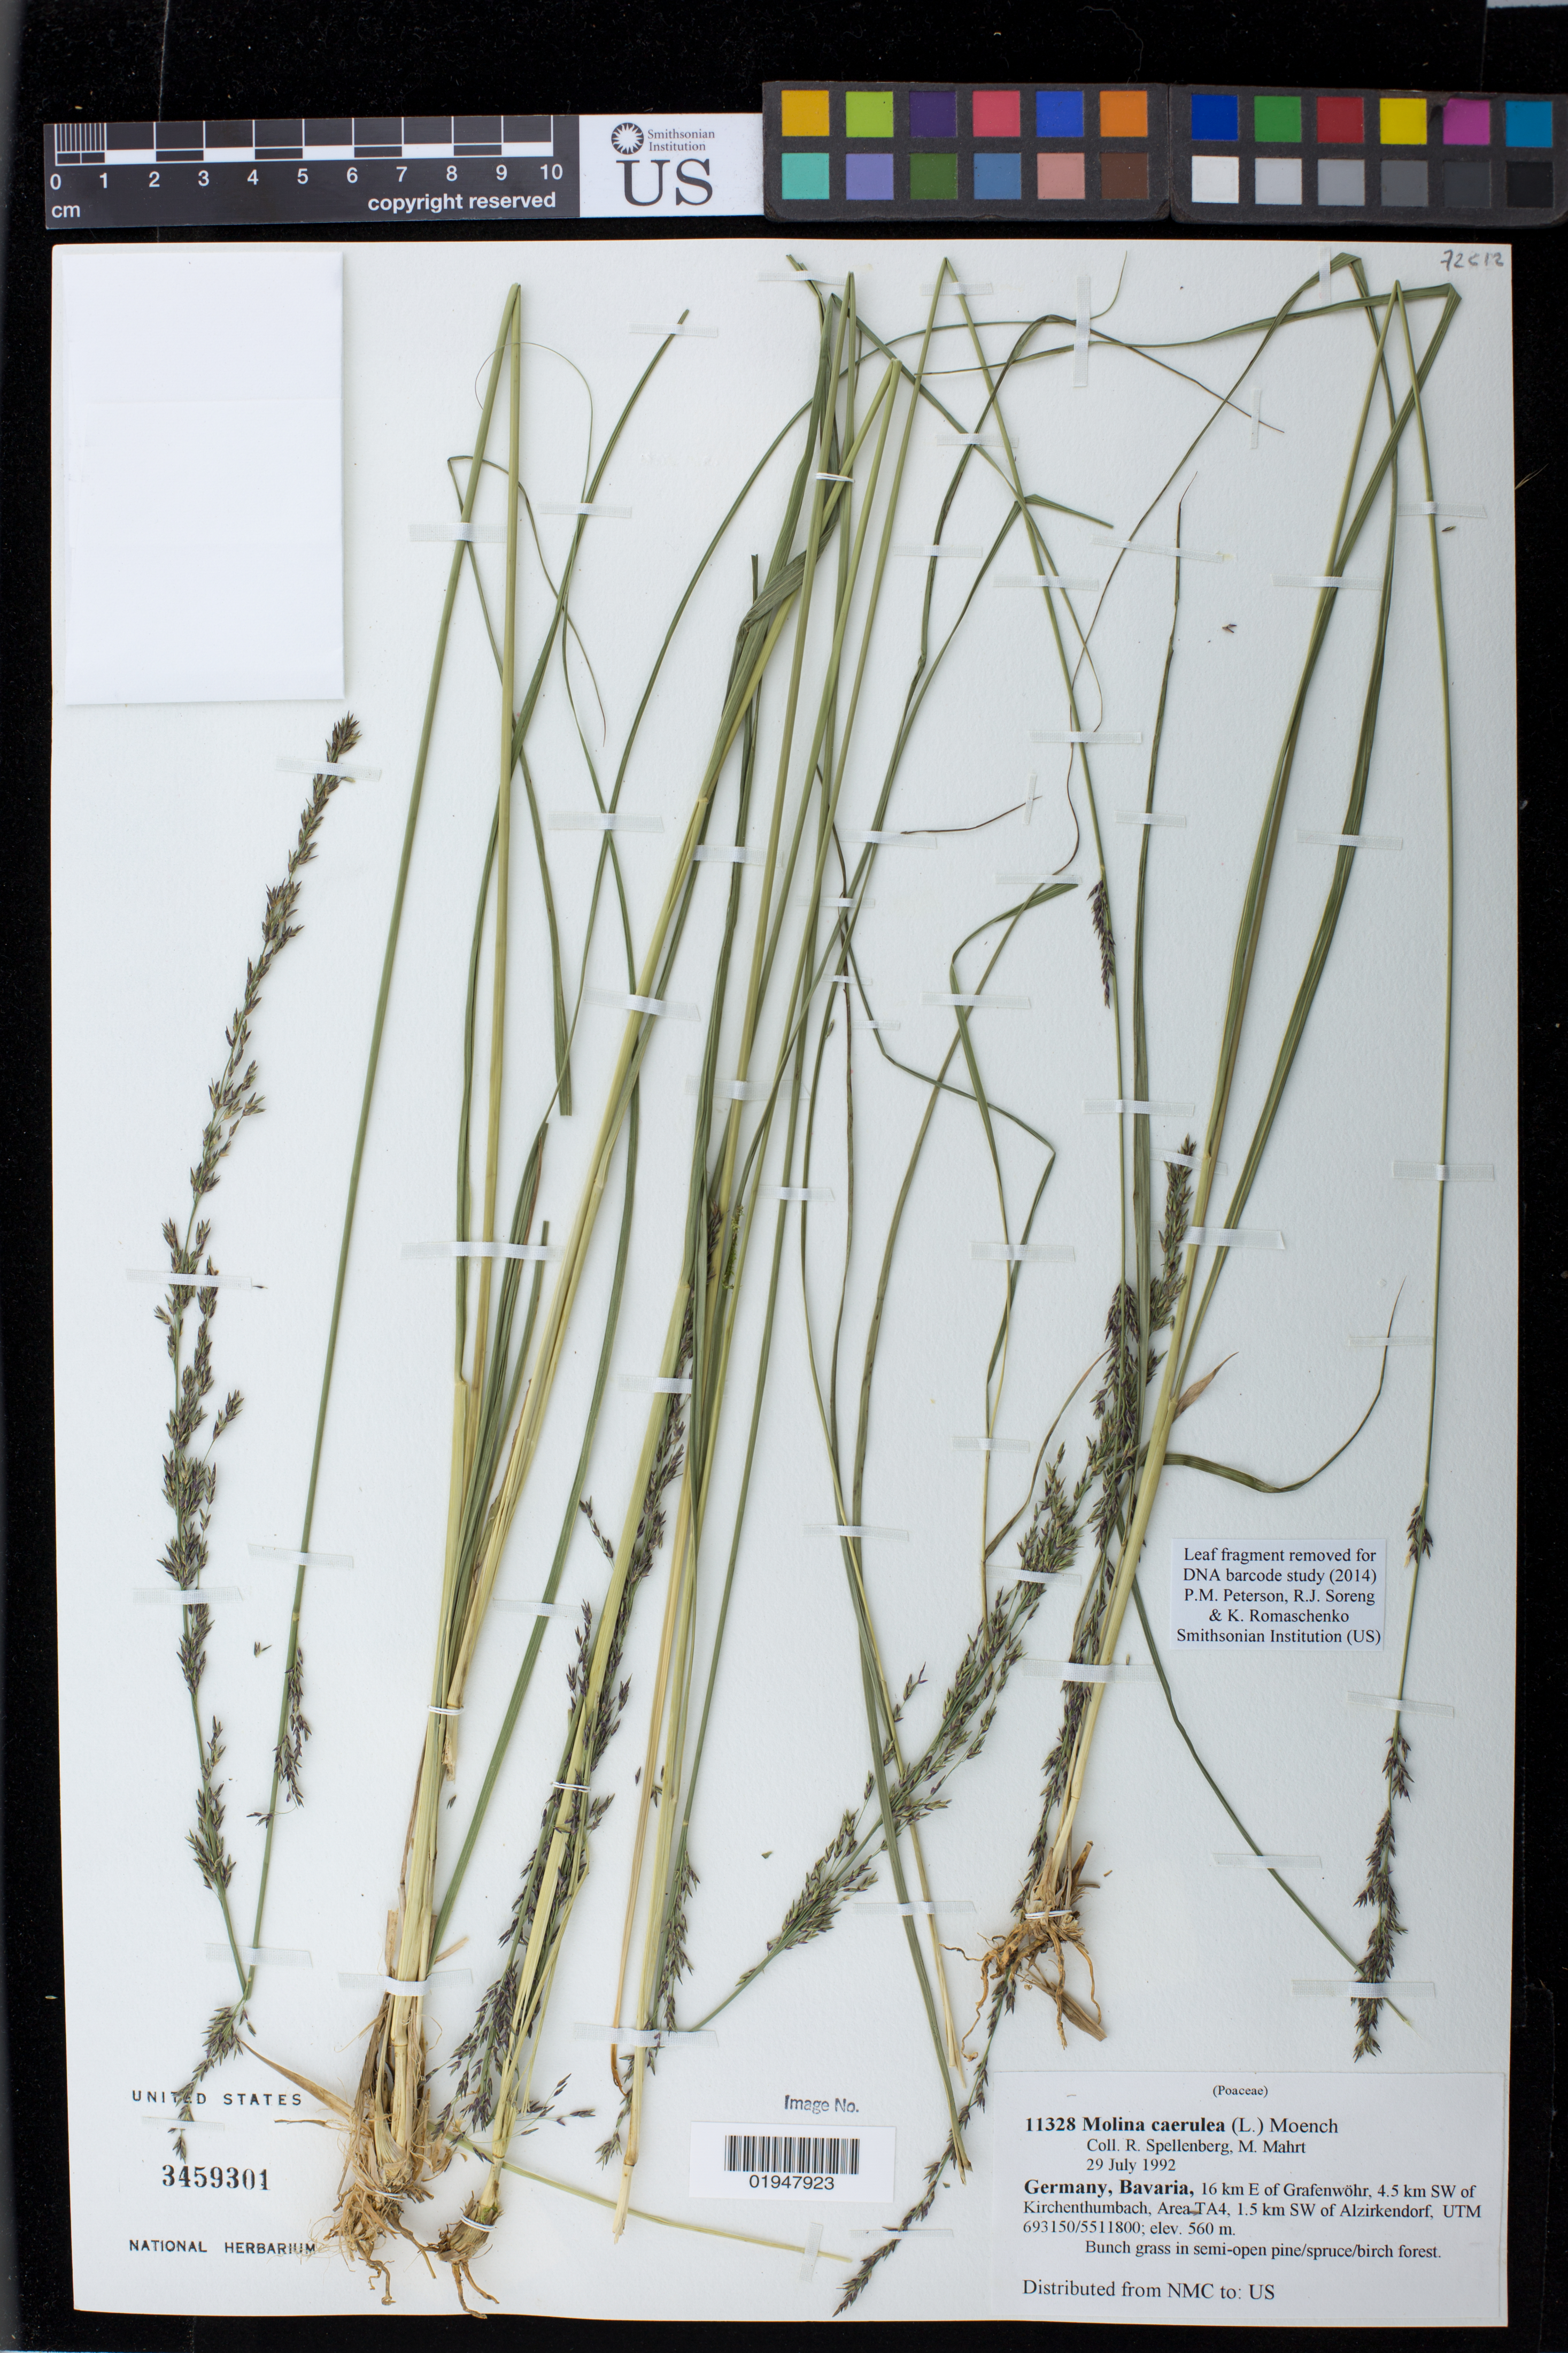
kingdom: Plantae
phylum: Tracheophyta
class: Liliopsida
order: Poales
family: Poaceae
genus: Molinia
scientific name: Molinia caerulea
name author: (L.) Moench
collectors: R. Spellenberg & M. Mahrt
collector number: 11328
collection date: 1992-07-29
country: Germany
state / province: Bayern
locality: Bavaria: 16 km E of Grafenwohr, 4.5 km SW of Kirchenthumbach, Area TA4, 1.5 km SW of Alzirkendorf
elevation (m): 560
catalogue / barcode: US 3459301